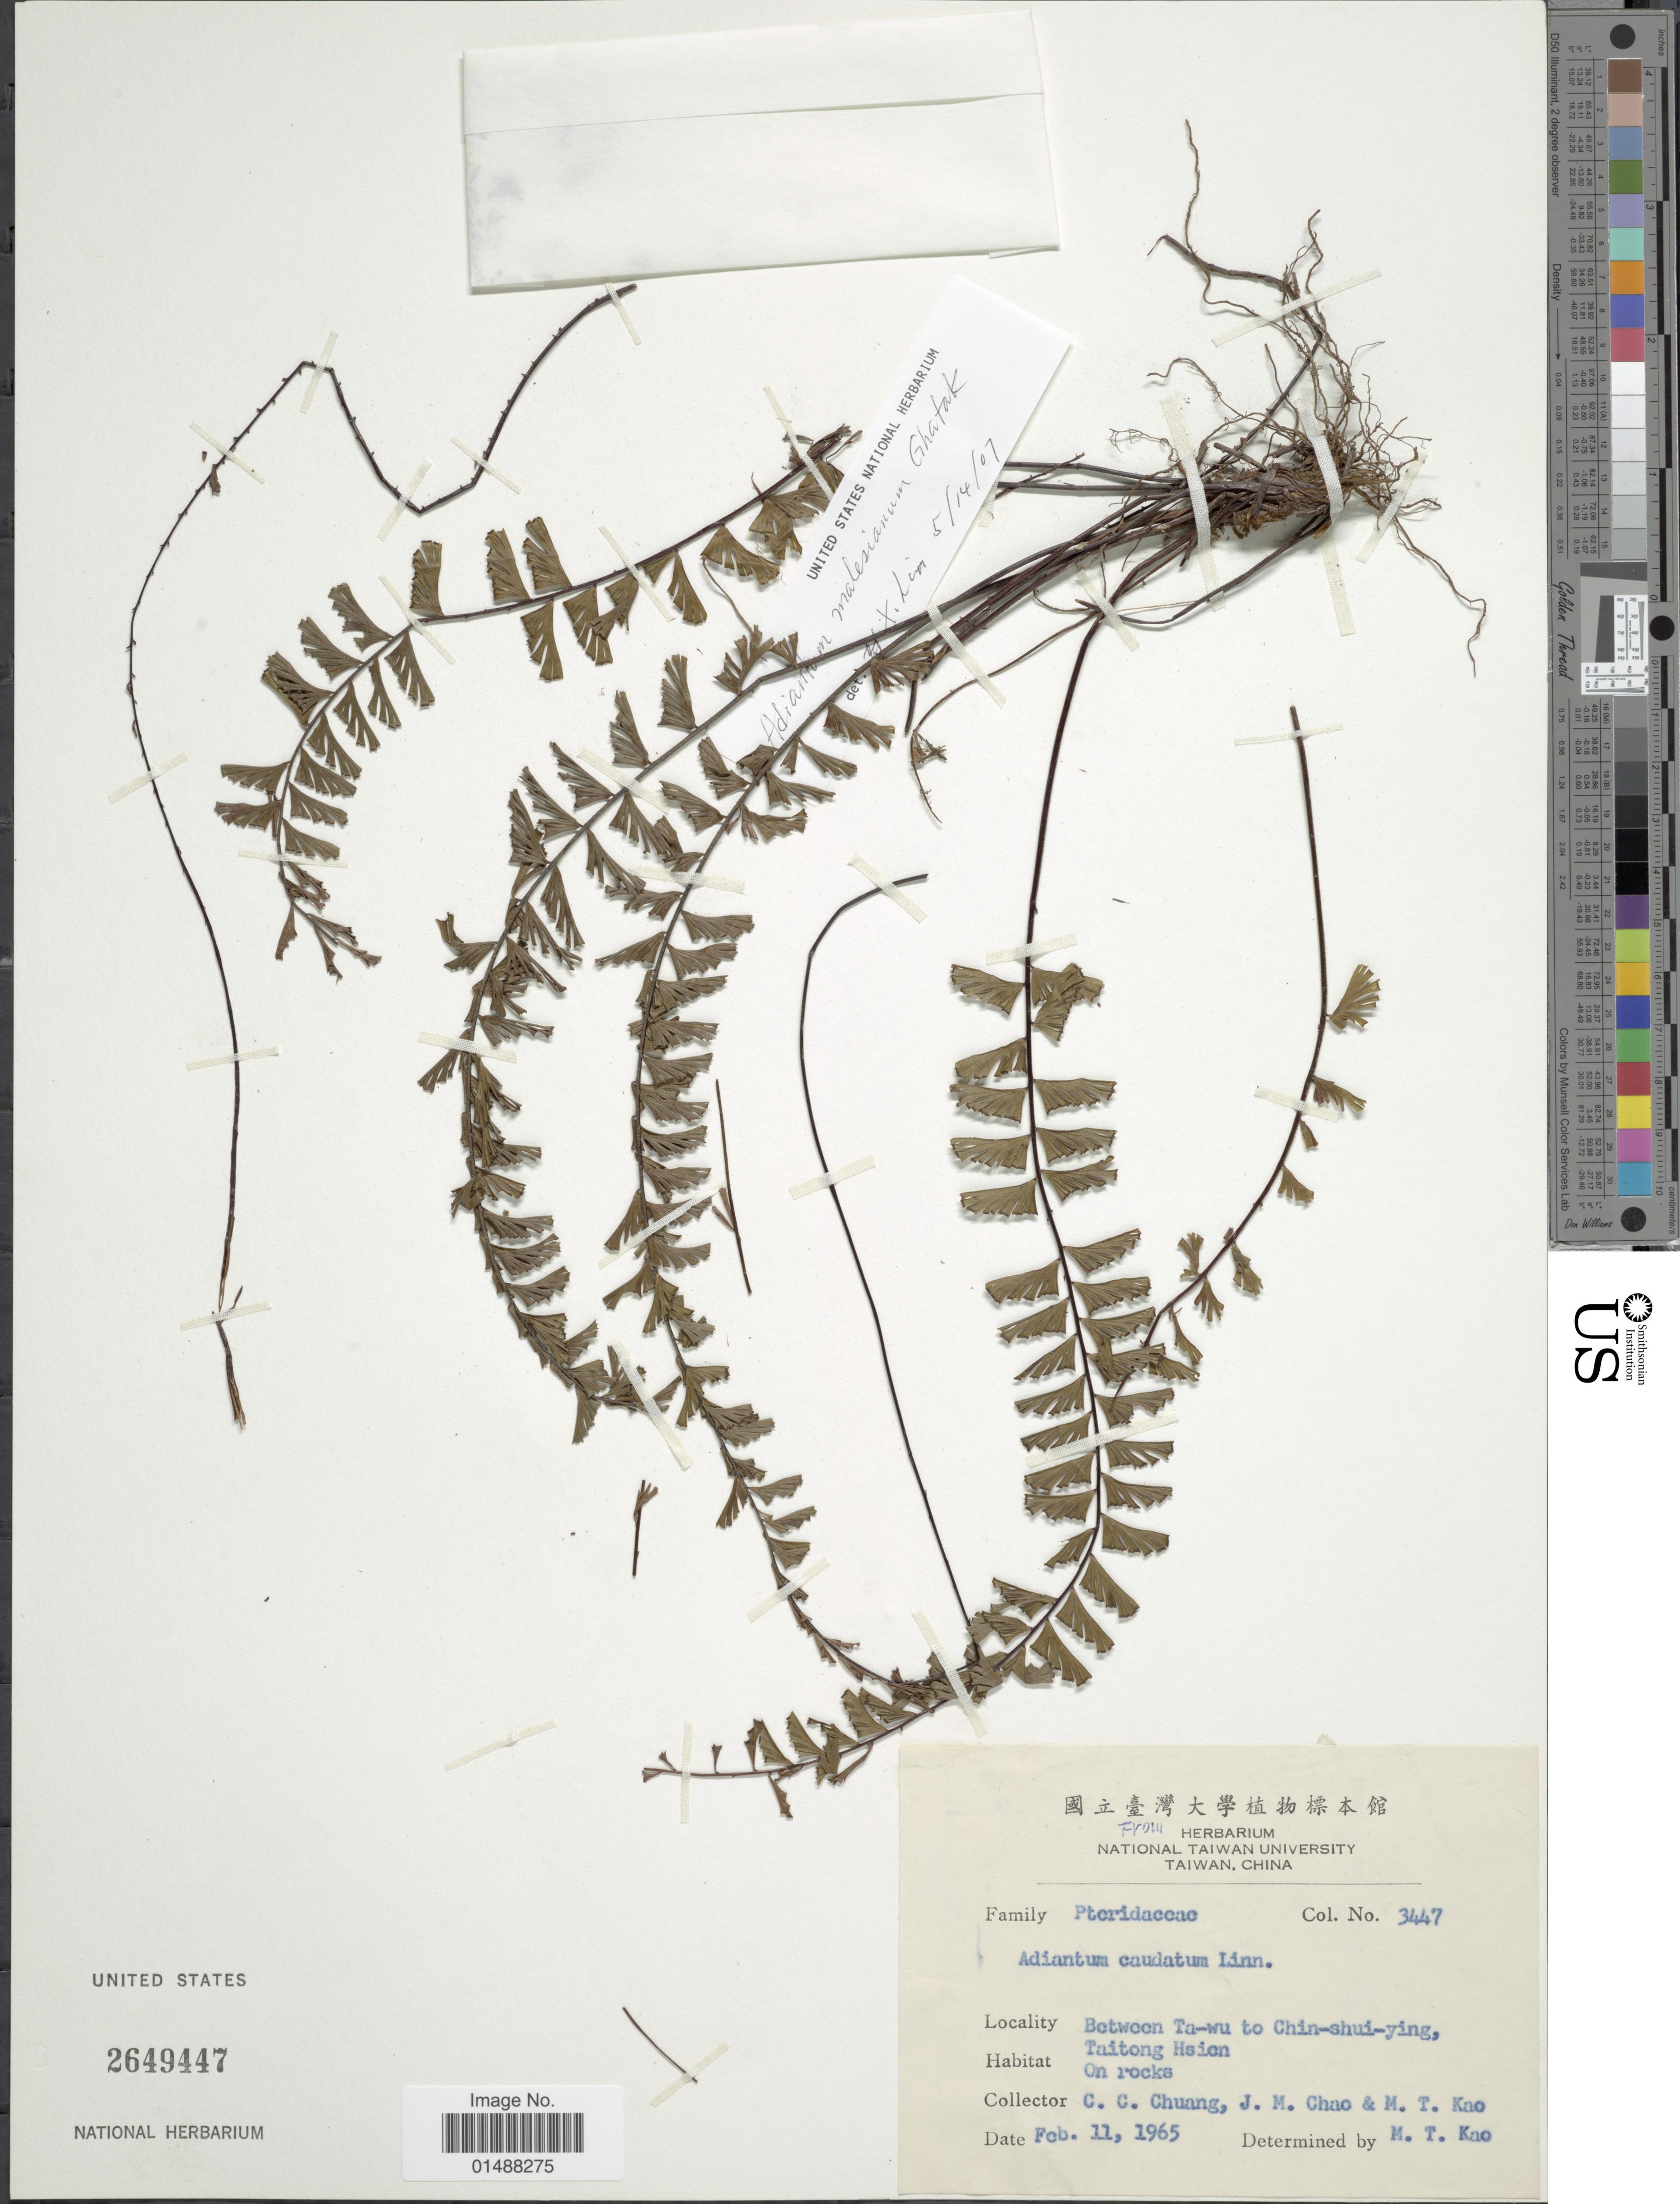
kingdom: Plantae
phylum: Tracheophyta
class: Polypodiopsida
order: Polypodiales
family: Pteridaceae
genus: Adiantum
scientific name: Adiantum caudatum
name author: L.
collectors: C. C. Chuang, J. Chao & M. T. Kao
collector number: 3447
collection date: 1965-02-11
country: Taiwan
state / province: Taitung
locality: Between Ta-wu to Chin-shui-ying, Taitong Hsien.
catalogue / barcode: US 2649447